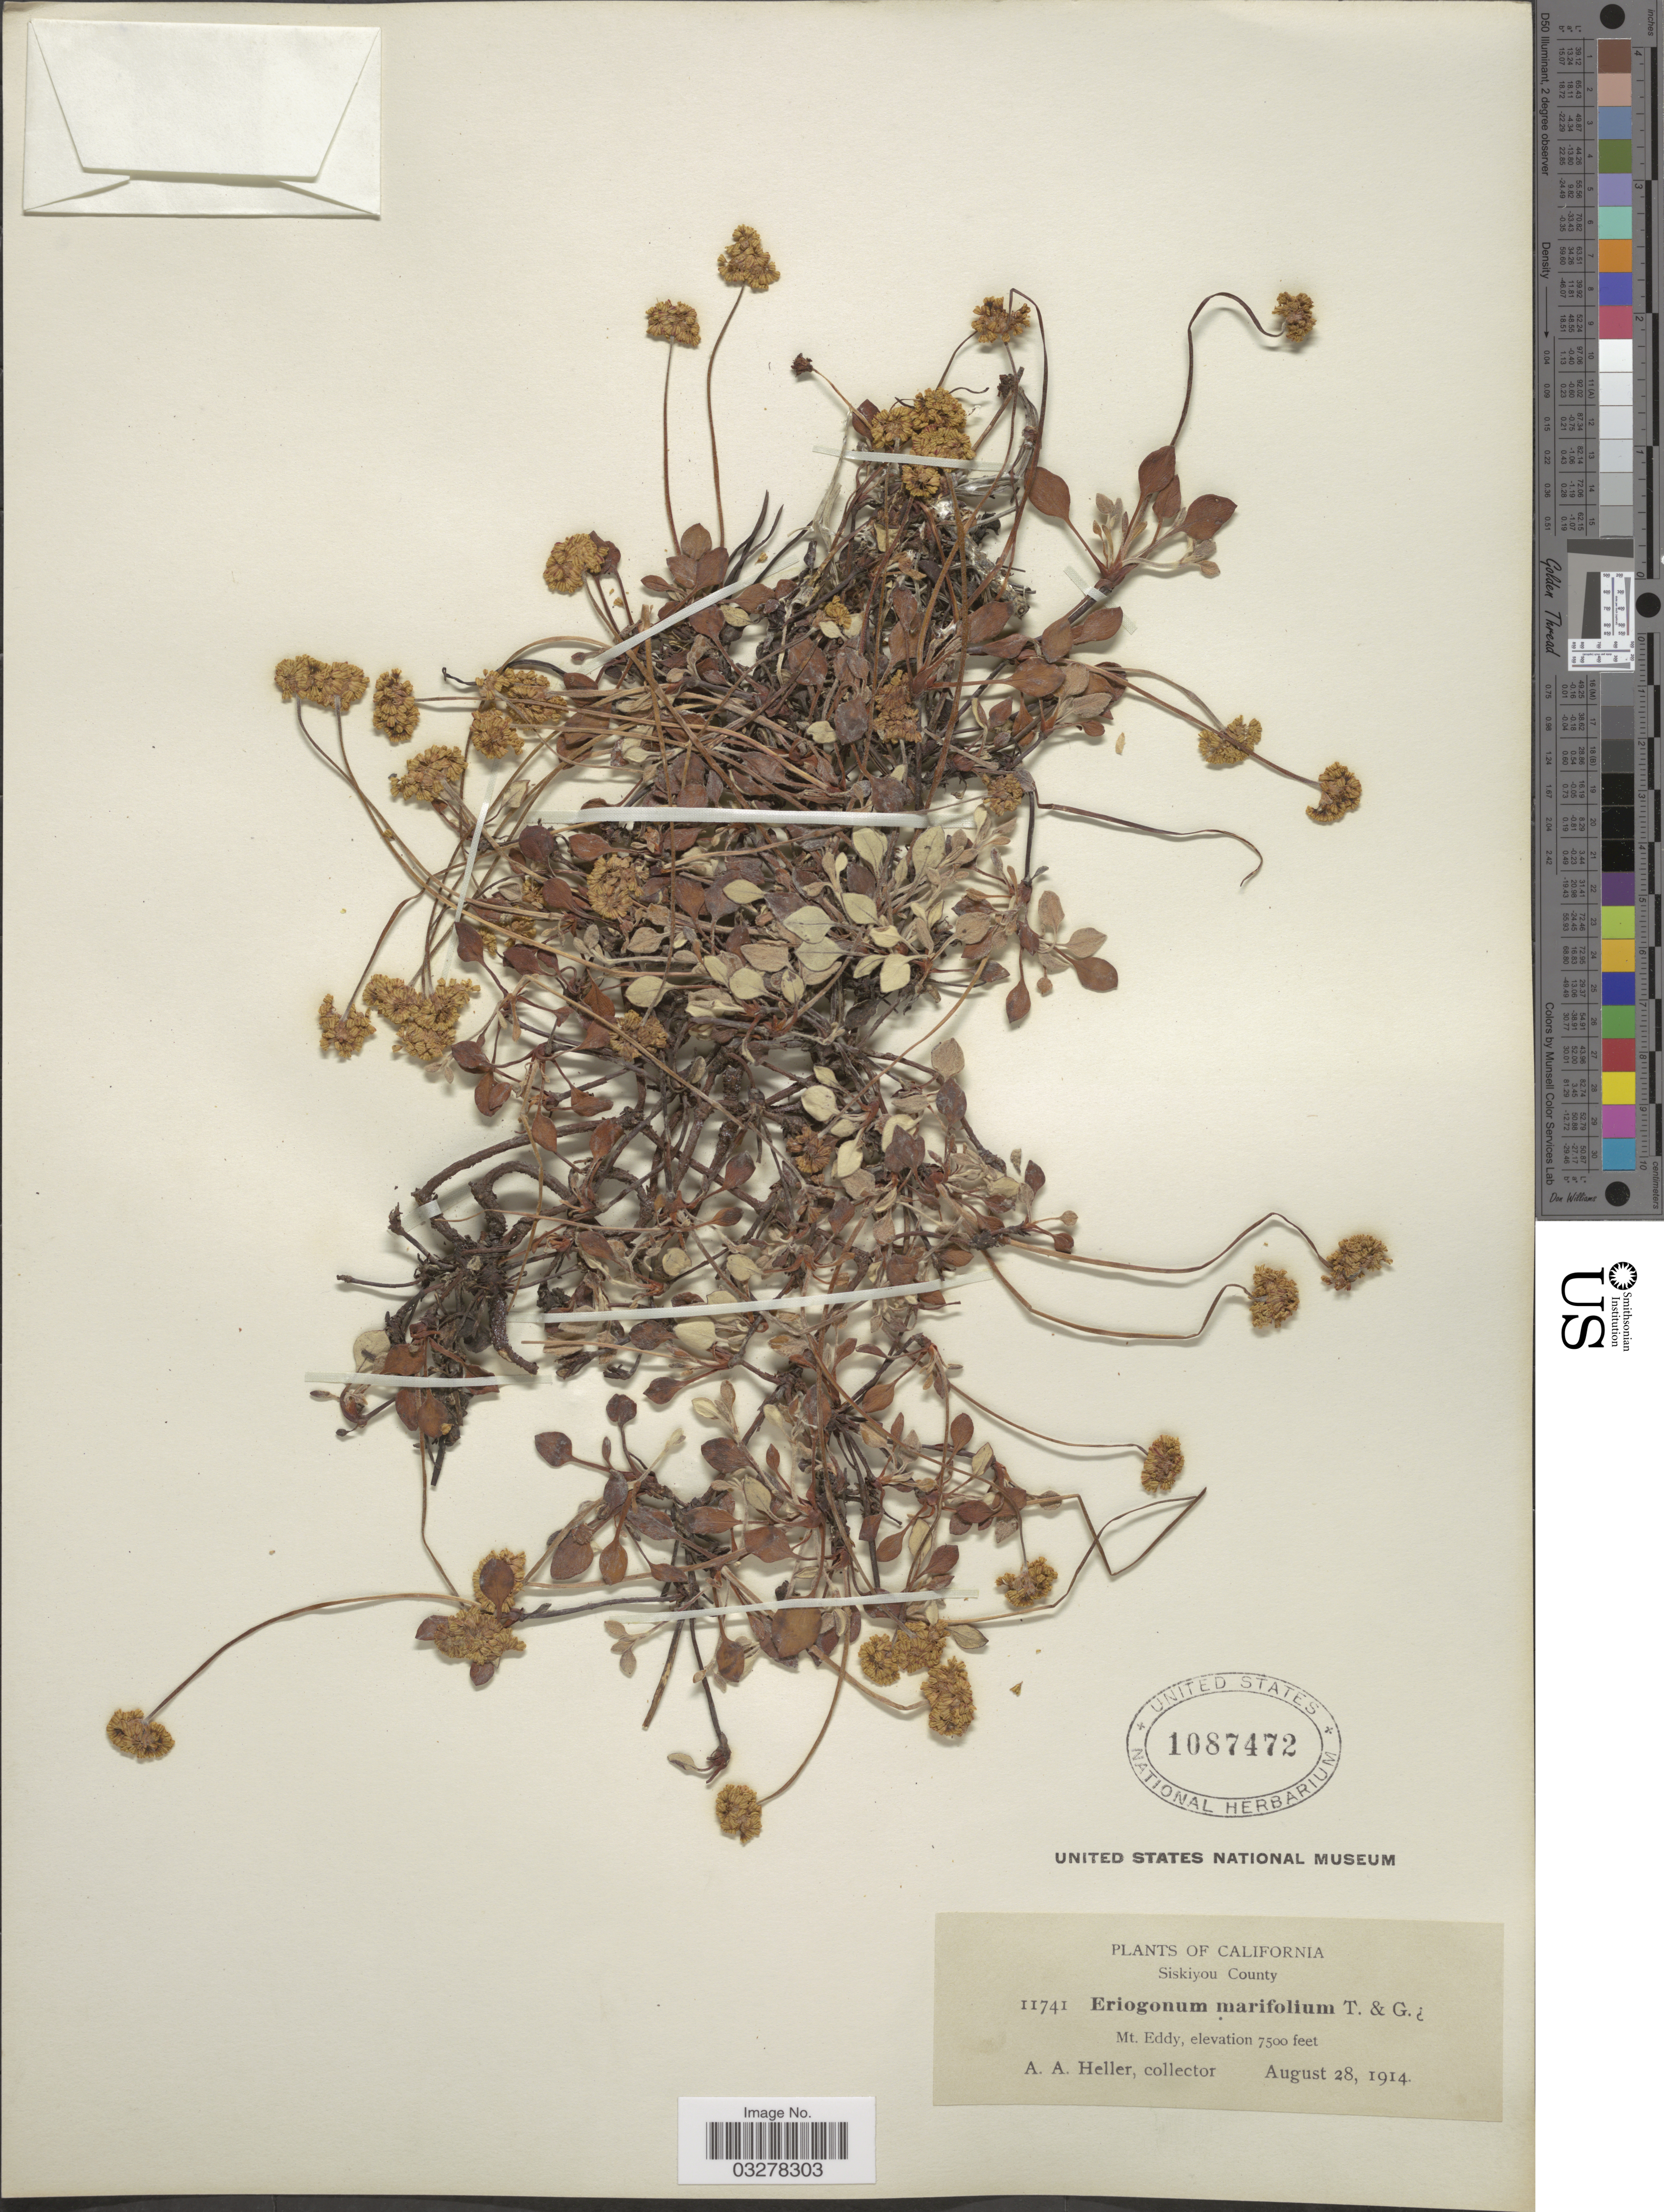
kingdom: Plantae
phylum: Tracheophyta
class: Magnoliopsida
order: Caryophyllales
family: Polygonaceae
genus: Eriogonum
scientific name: Eriogonum marifolium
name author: Torr. & A. Gray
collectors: A. A. Heller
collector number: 11741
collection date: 1914-08-28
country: United States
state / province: California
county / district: Siskiyou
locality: Siskiyou County. Mt. Eddy.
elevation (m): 2286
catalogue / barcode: US 1087472